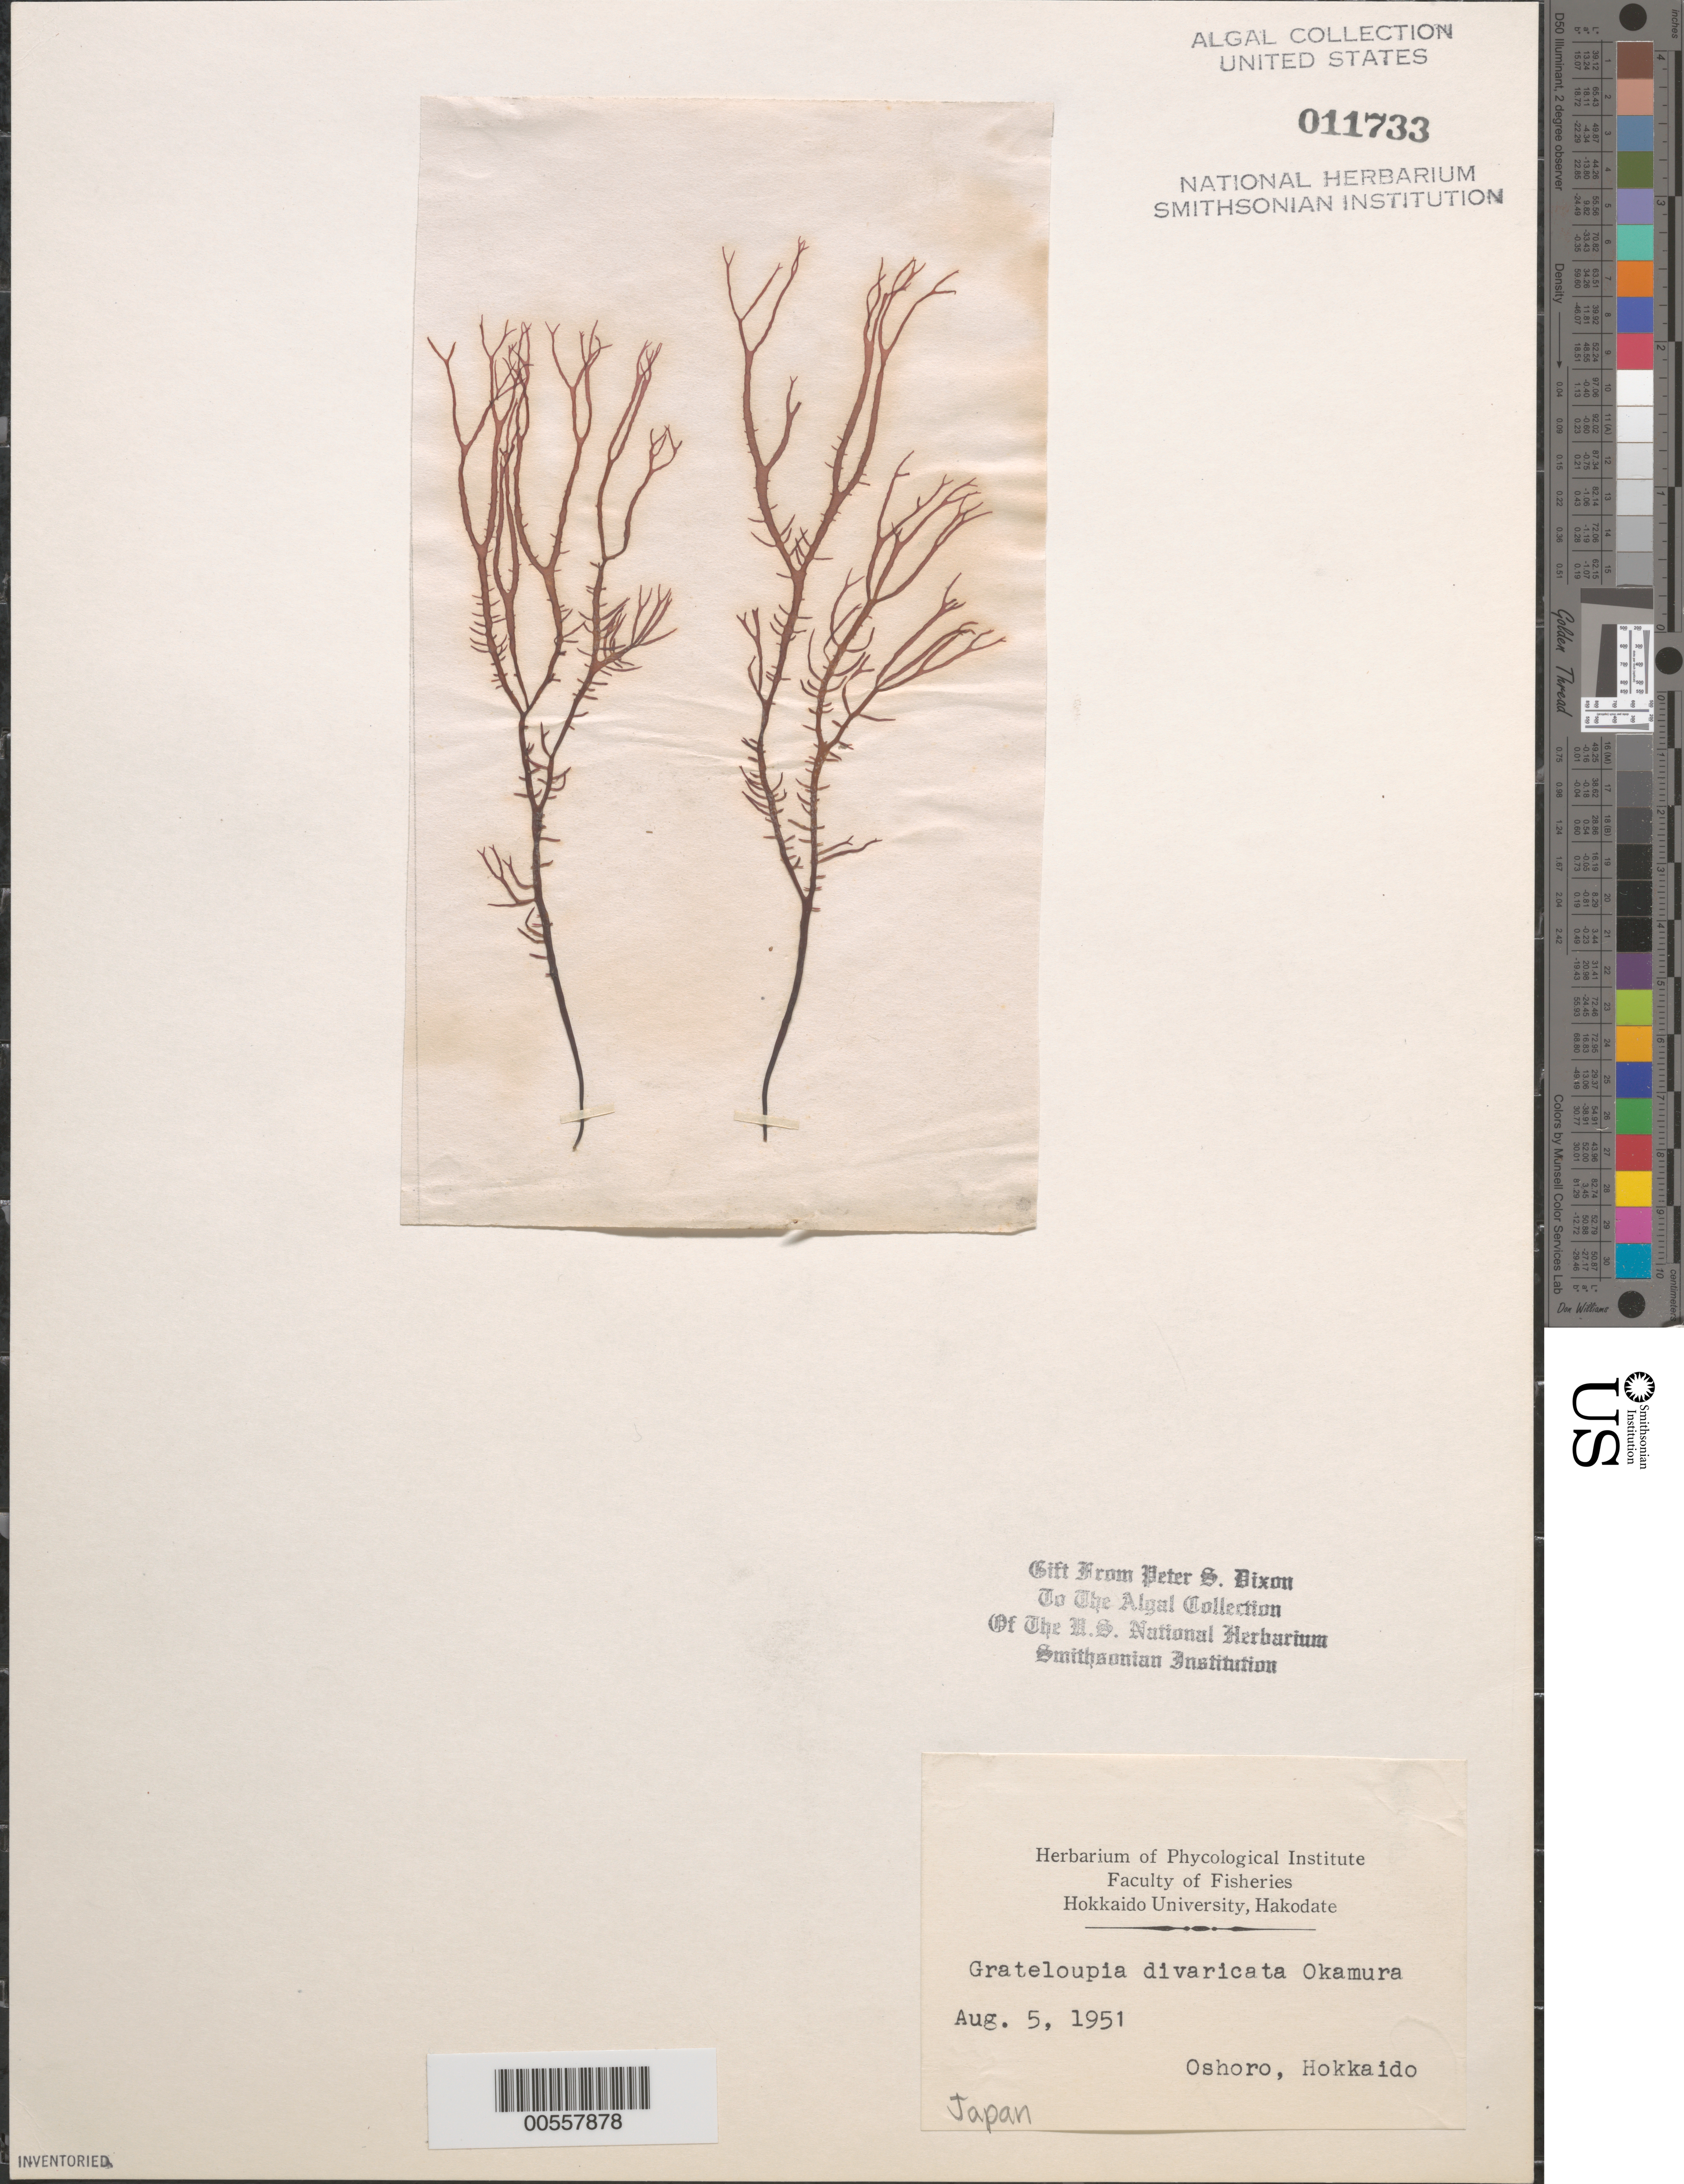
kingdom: Plantae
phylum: Rhodophyta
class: Florideophyceae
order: Halymeniales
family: Halymeniaceae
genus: Grateloupia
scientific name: Grateloupia divaricata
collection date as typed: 05 Aug 1951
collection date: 1951-08-05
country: Japan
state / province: Hokkaido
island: Hokkaido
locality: Oshoro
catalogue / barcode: US 11733